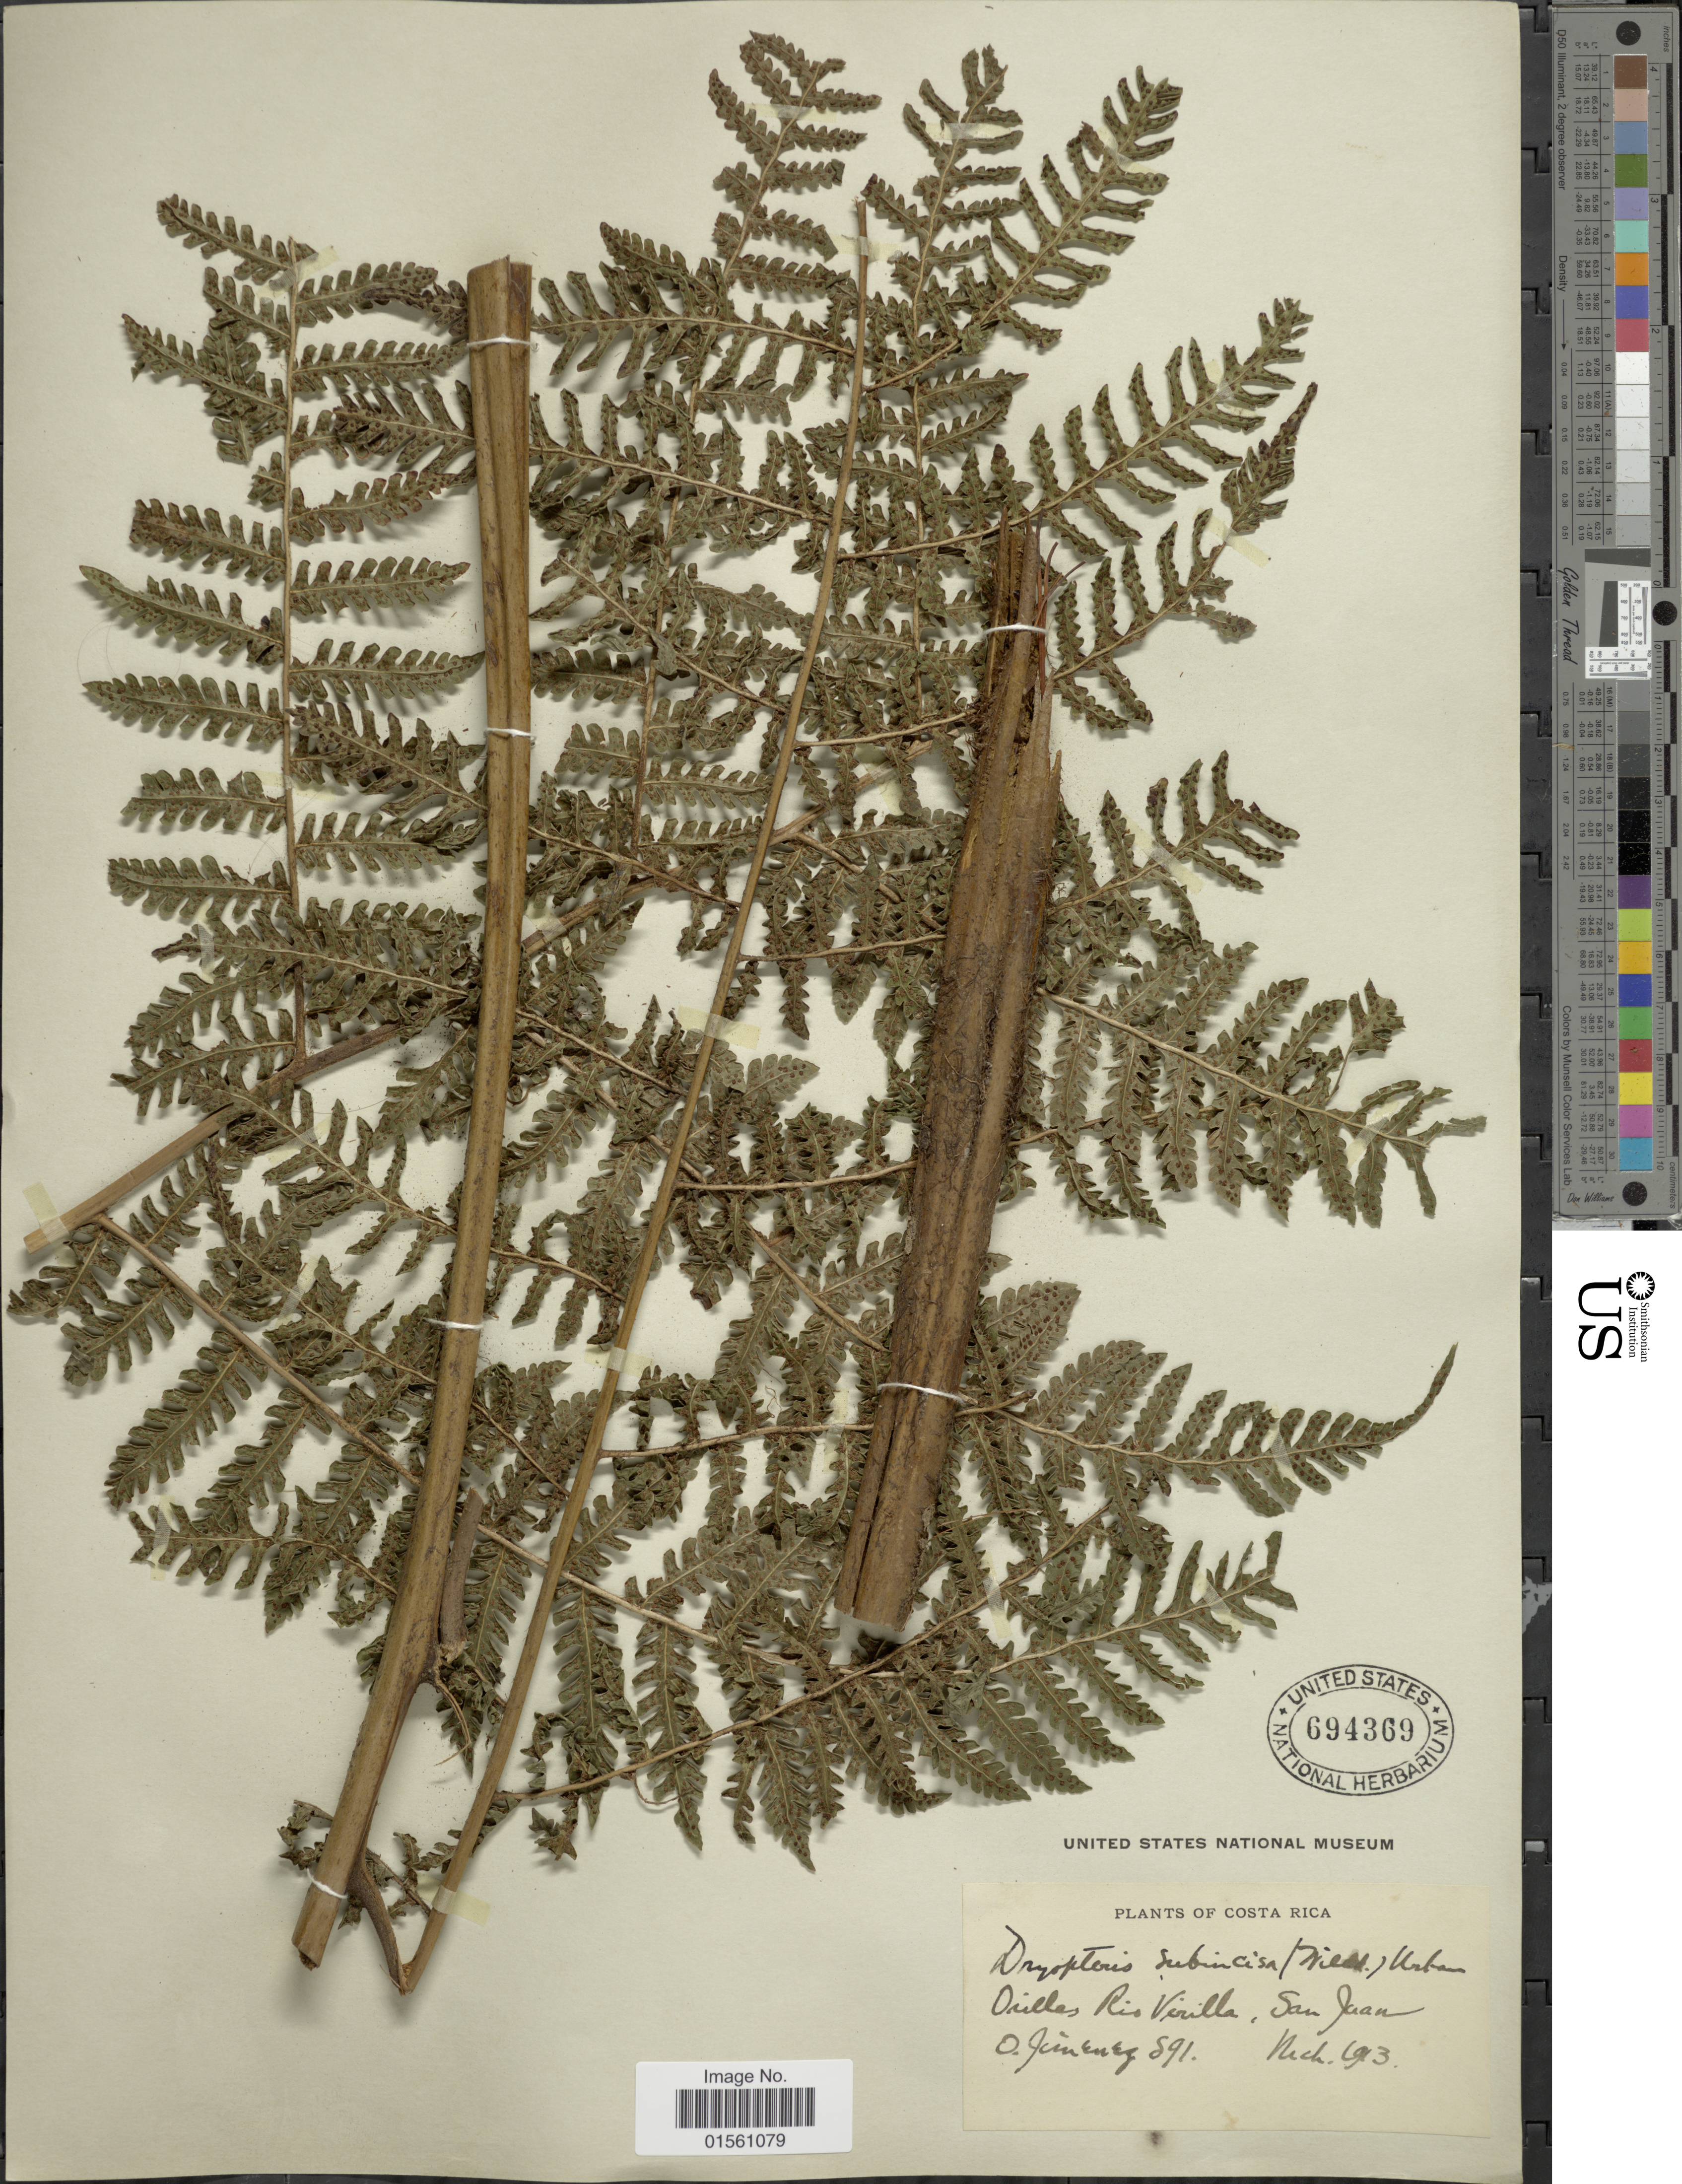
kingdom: Plantae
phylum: Tracheophyta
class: Polypodiopsida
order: Polypodiales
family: Dryopteridaceae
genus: Megalastrum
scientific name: Megalastrum subincisum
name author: (Willd.) A.R. Sm. & R.C. Moran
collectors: O. Jimenez L.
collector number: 891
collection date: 1913-03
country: Costa Rica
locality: Costa Rica, Orilles Rio Virilla, San Juan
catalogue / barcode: US 694369